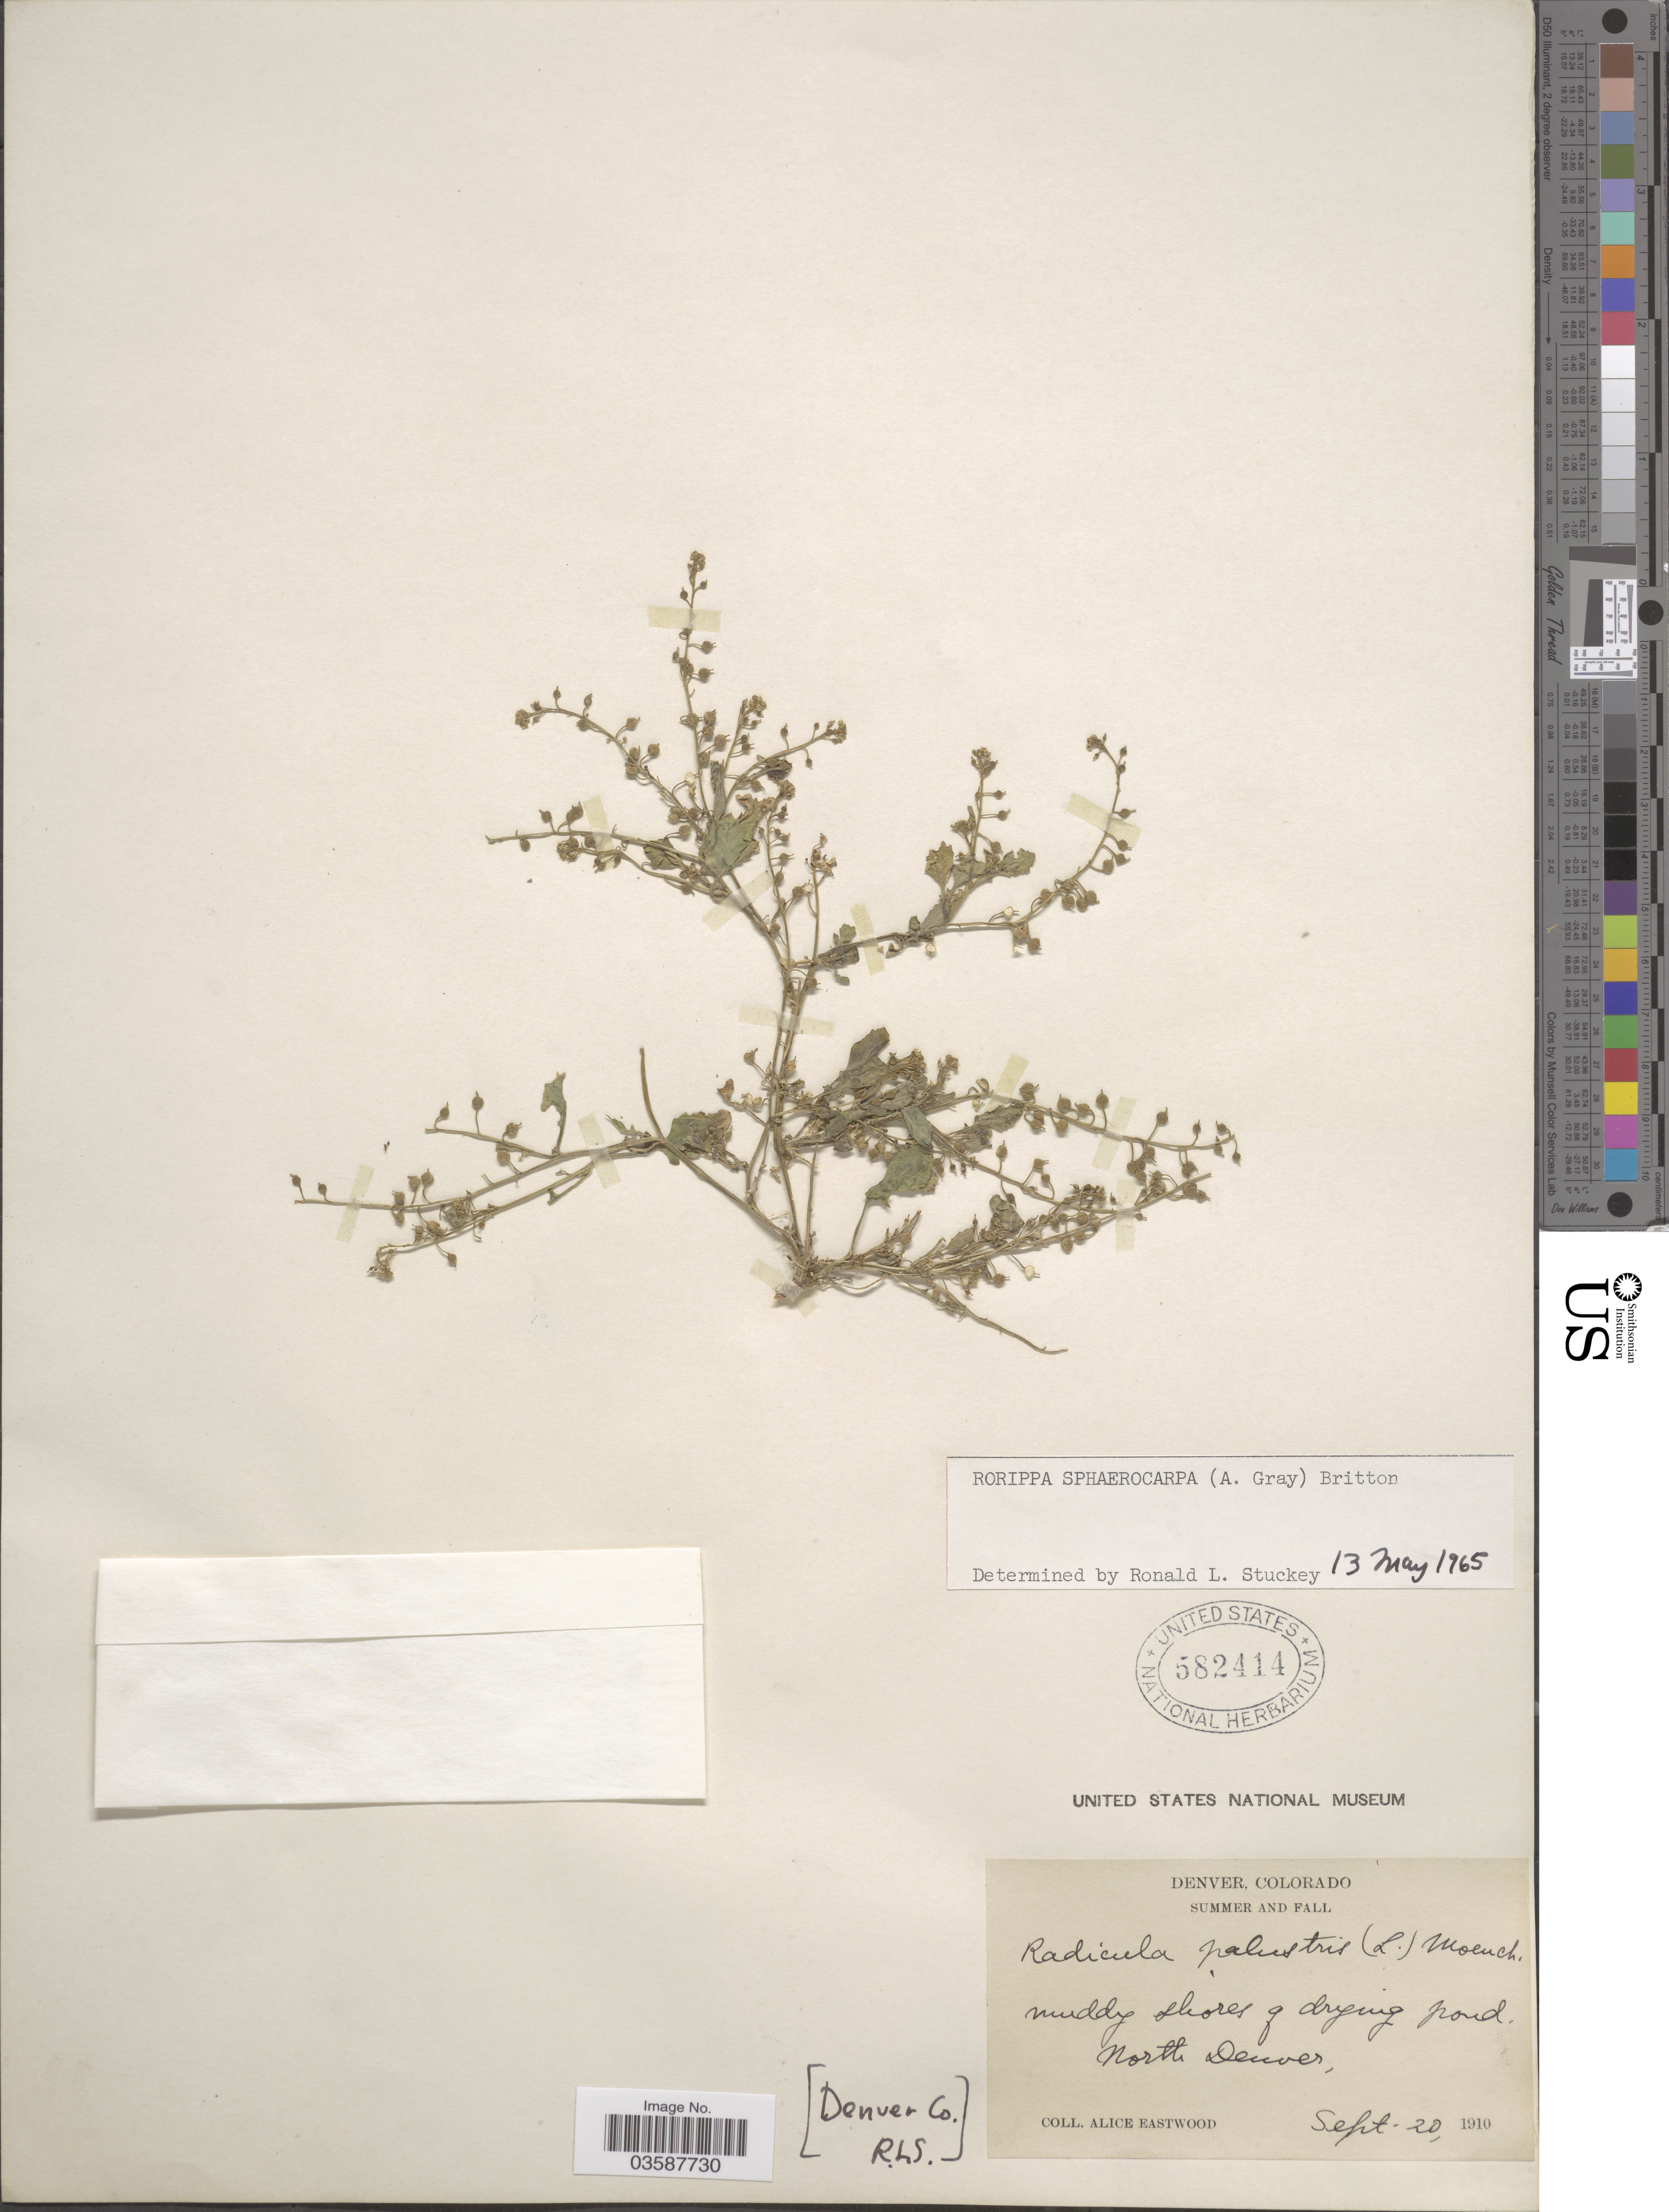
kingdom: Plantae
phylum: Tracheophyta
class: Magnoliopsida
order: Brassicales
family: Brassicaceae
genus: Rorippa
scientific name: Rorippa sphaerocarpa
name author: Britton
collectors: A. Eastwood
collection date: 1910-09-20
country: United States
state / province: Colorado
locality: Denver Co. Summer and Fall. Muddy shores of drying pond, North Denver.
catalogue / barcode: US 582414